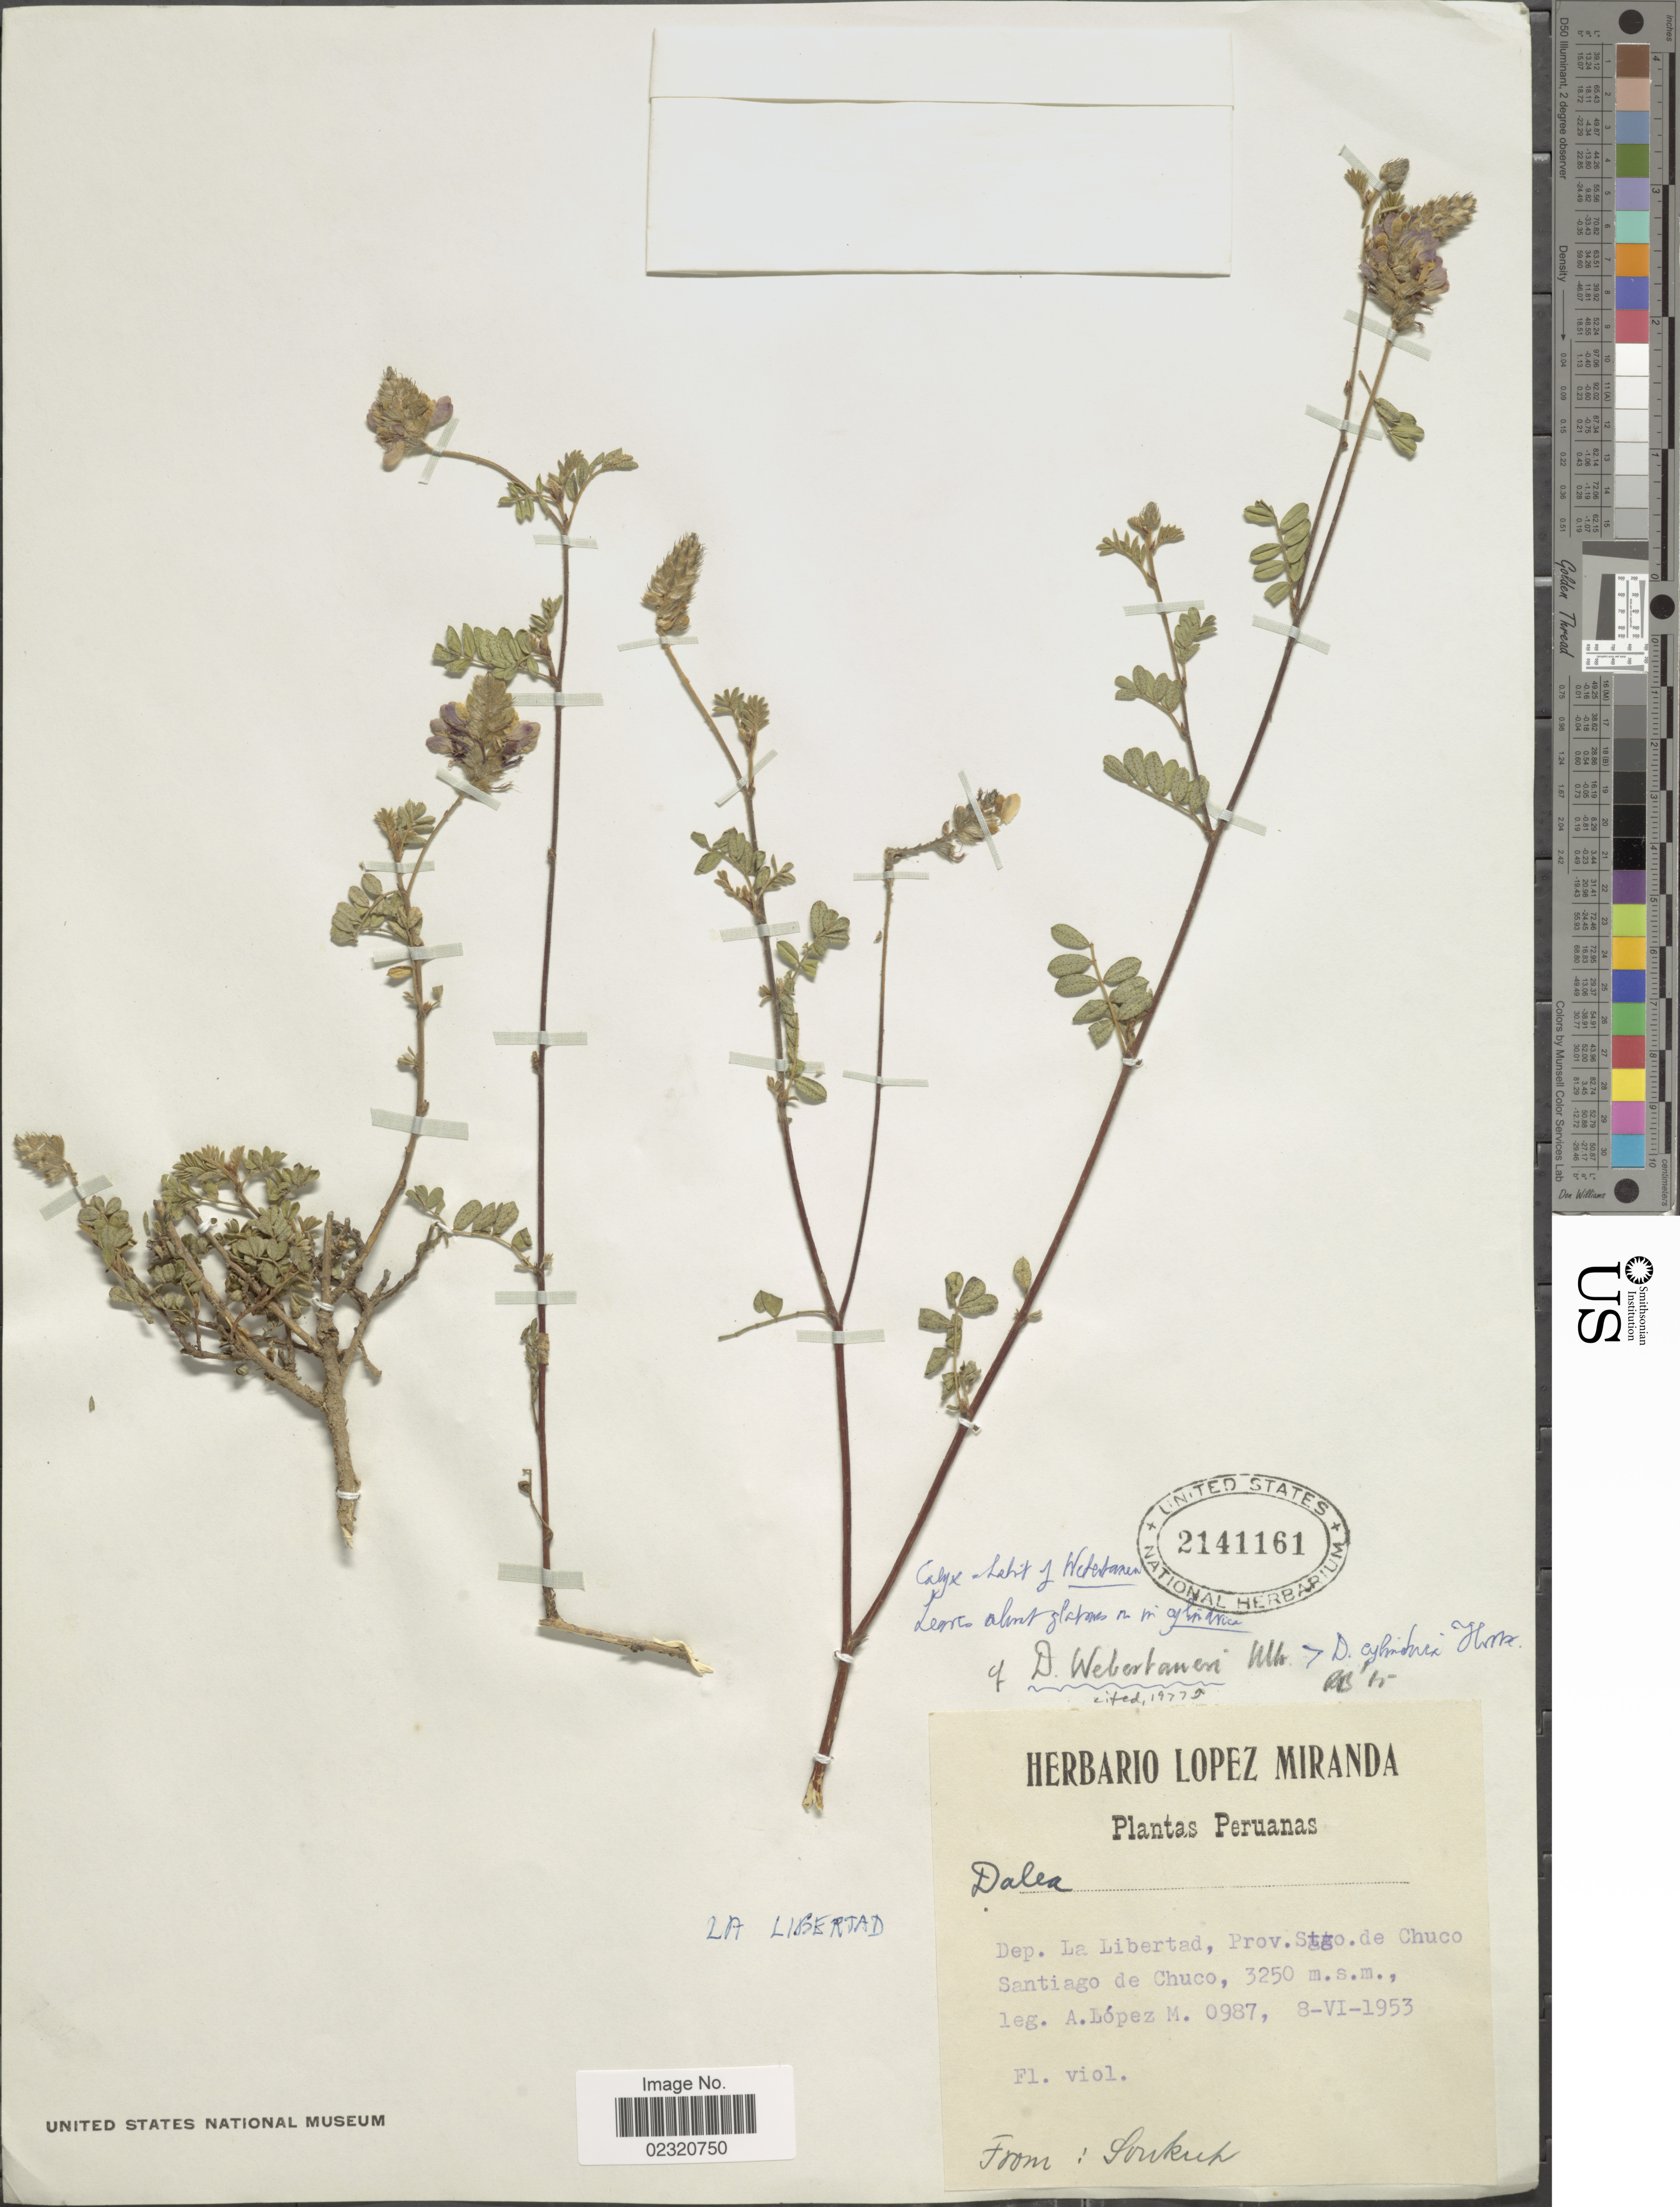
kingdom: Plantae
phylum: Tracheophyta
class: Magnoliopsida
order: Fabales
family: Fabaceae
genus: Dalea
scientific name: Dalea weberbaueri var. weberbaueri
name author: Ulbr.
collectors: A. López M.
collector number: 0987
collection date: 1953-06-08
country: Peru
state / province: La Libertad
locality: Prov. Stgo. de Cuco Santiago de Chuco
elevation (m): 3250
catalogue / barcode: US 2141161